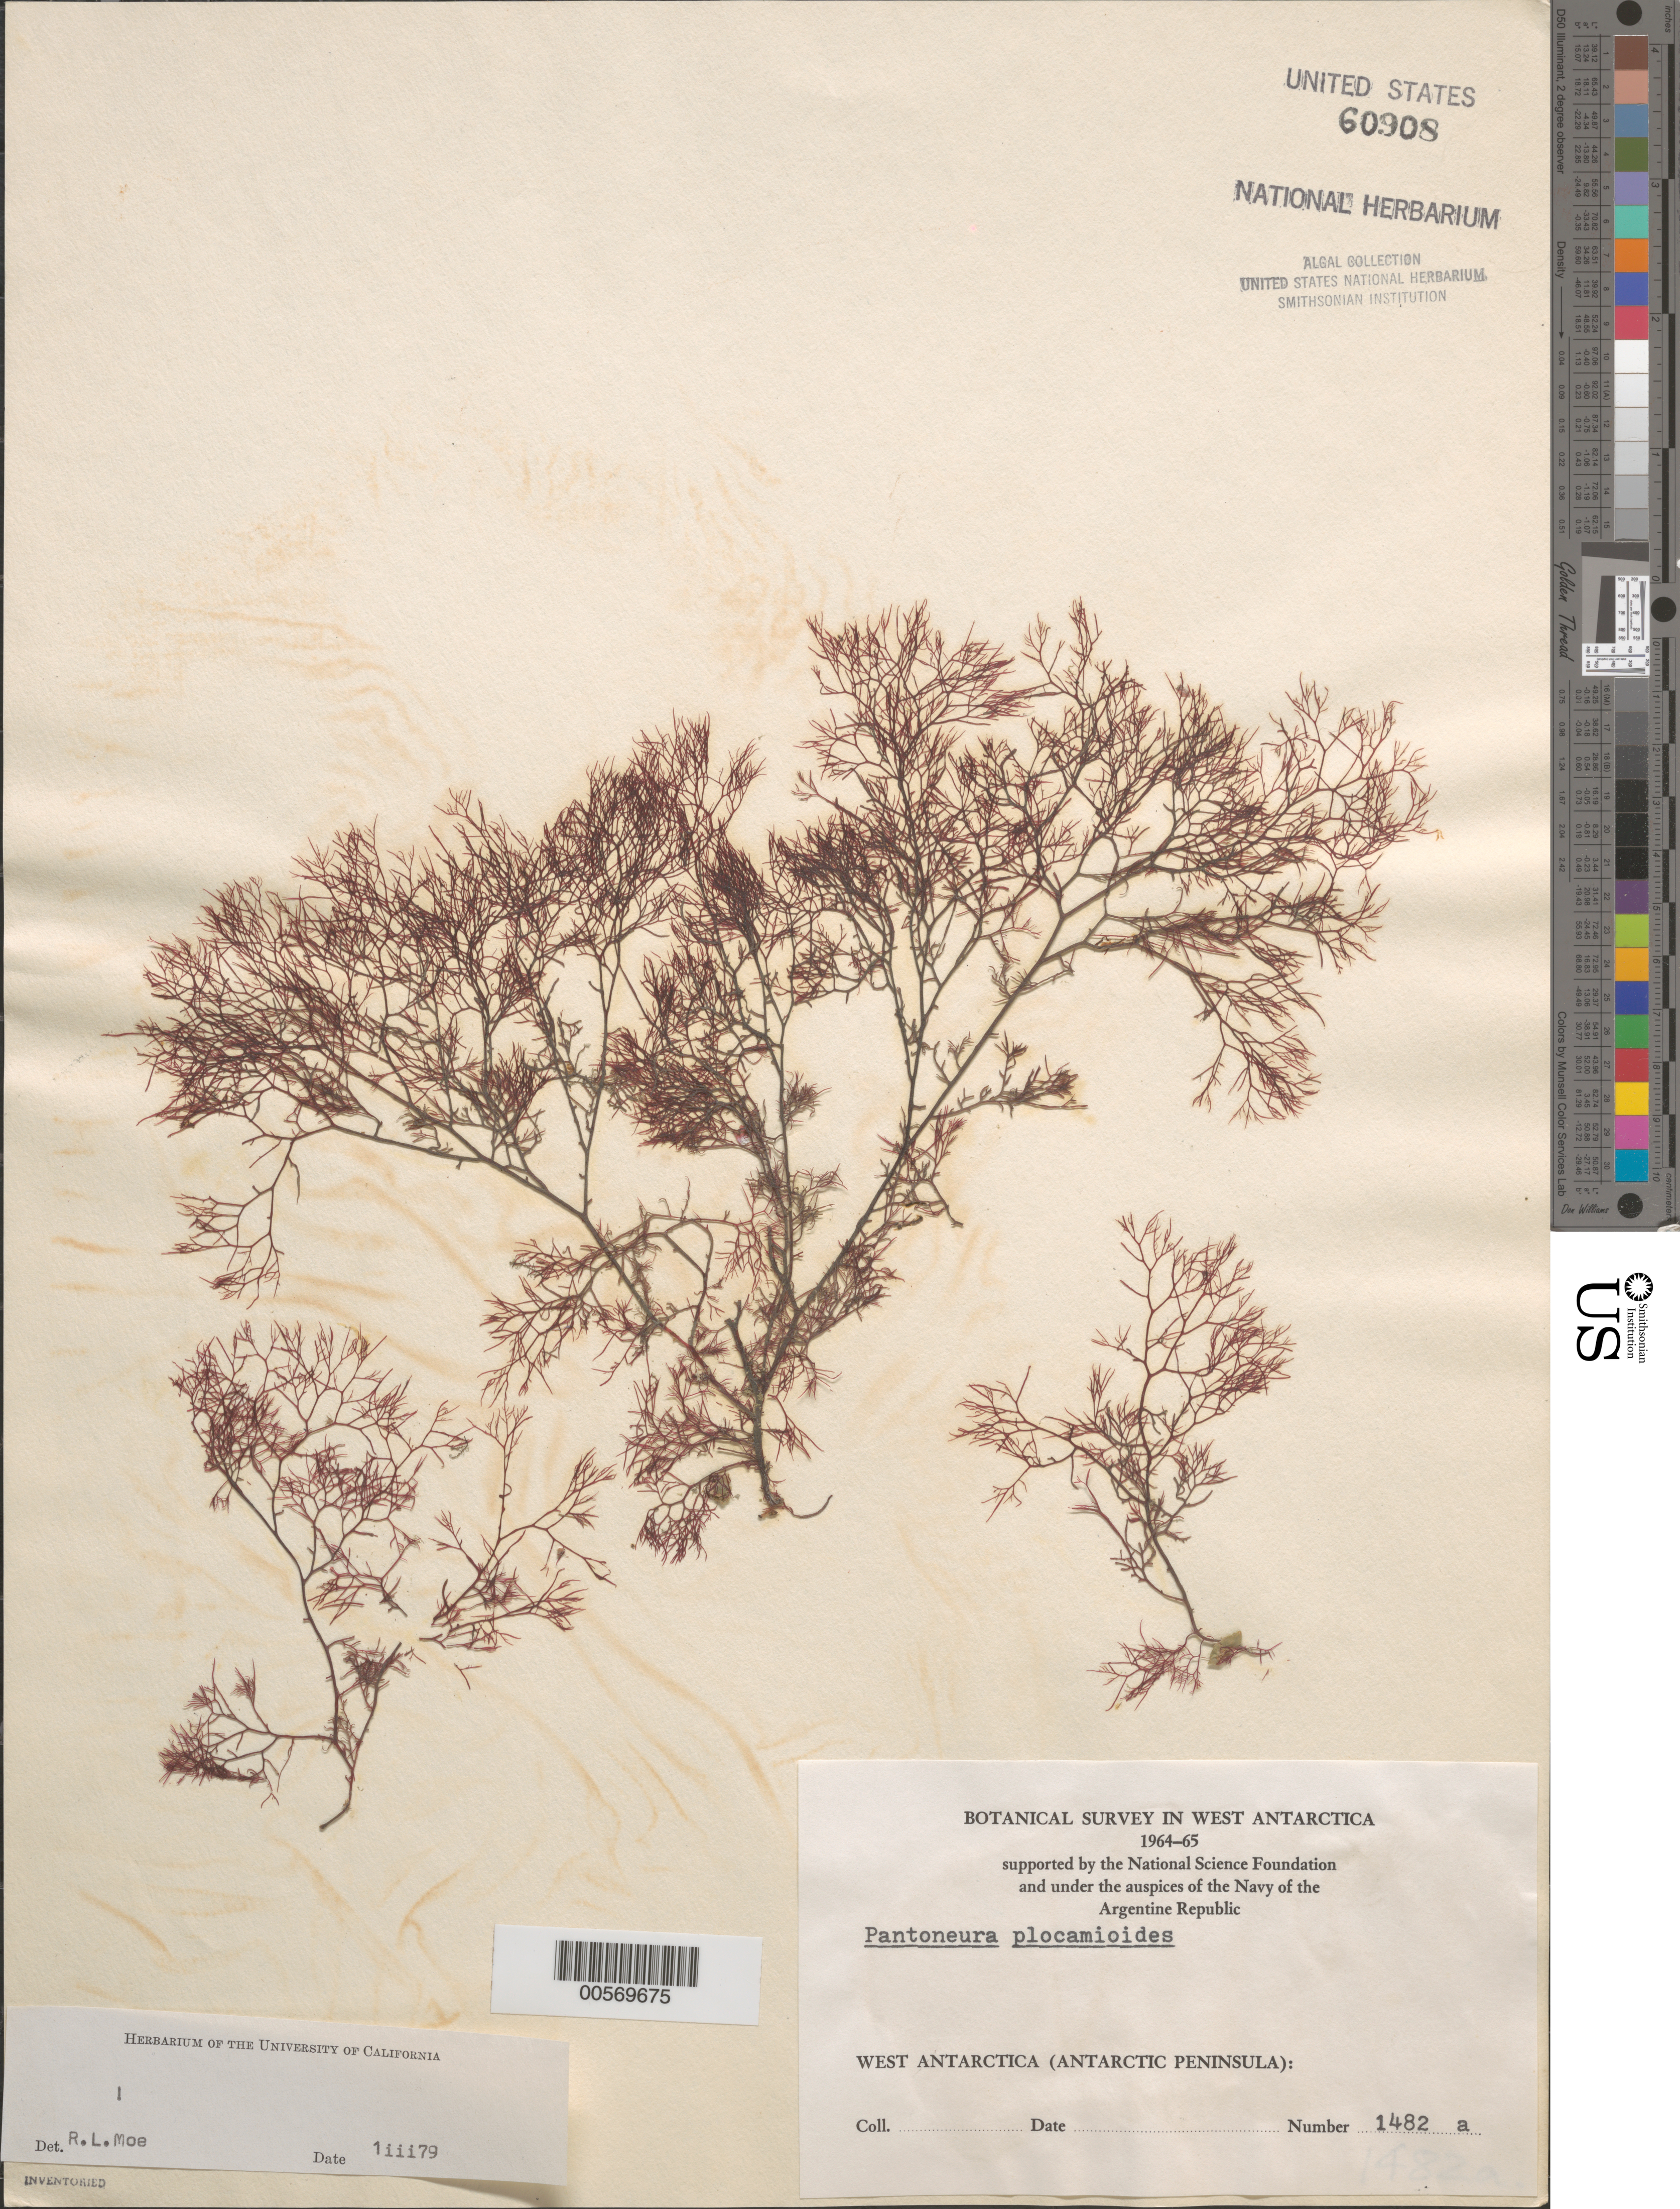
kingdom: Plantae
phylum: Rhodophyta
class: Florideophyceae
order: Ceramiales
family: Delesseriaceae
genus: Pantoneura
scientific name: Pantoneura plocamioides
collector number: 1482a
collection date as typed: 1964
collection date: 1964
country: Antarctica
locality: Antarctic Peninsula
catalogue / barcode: US 60908